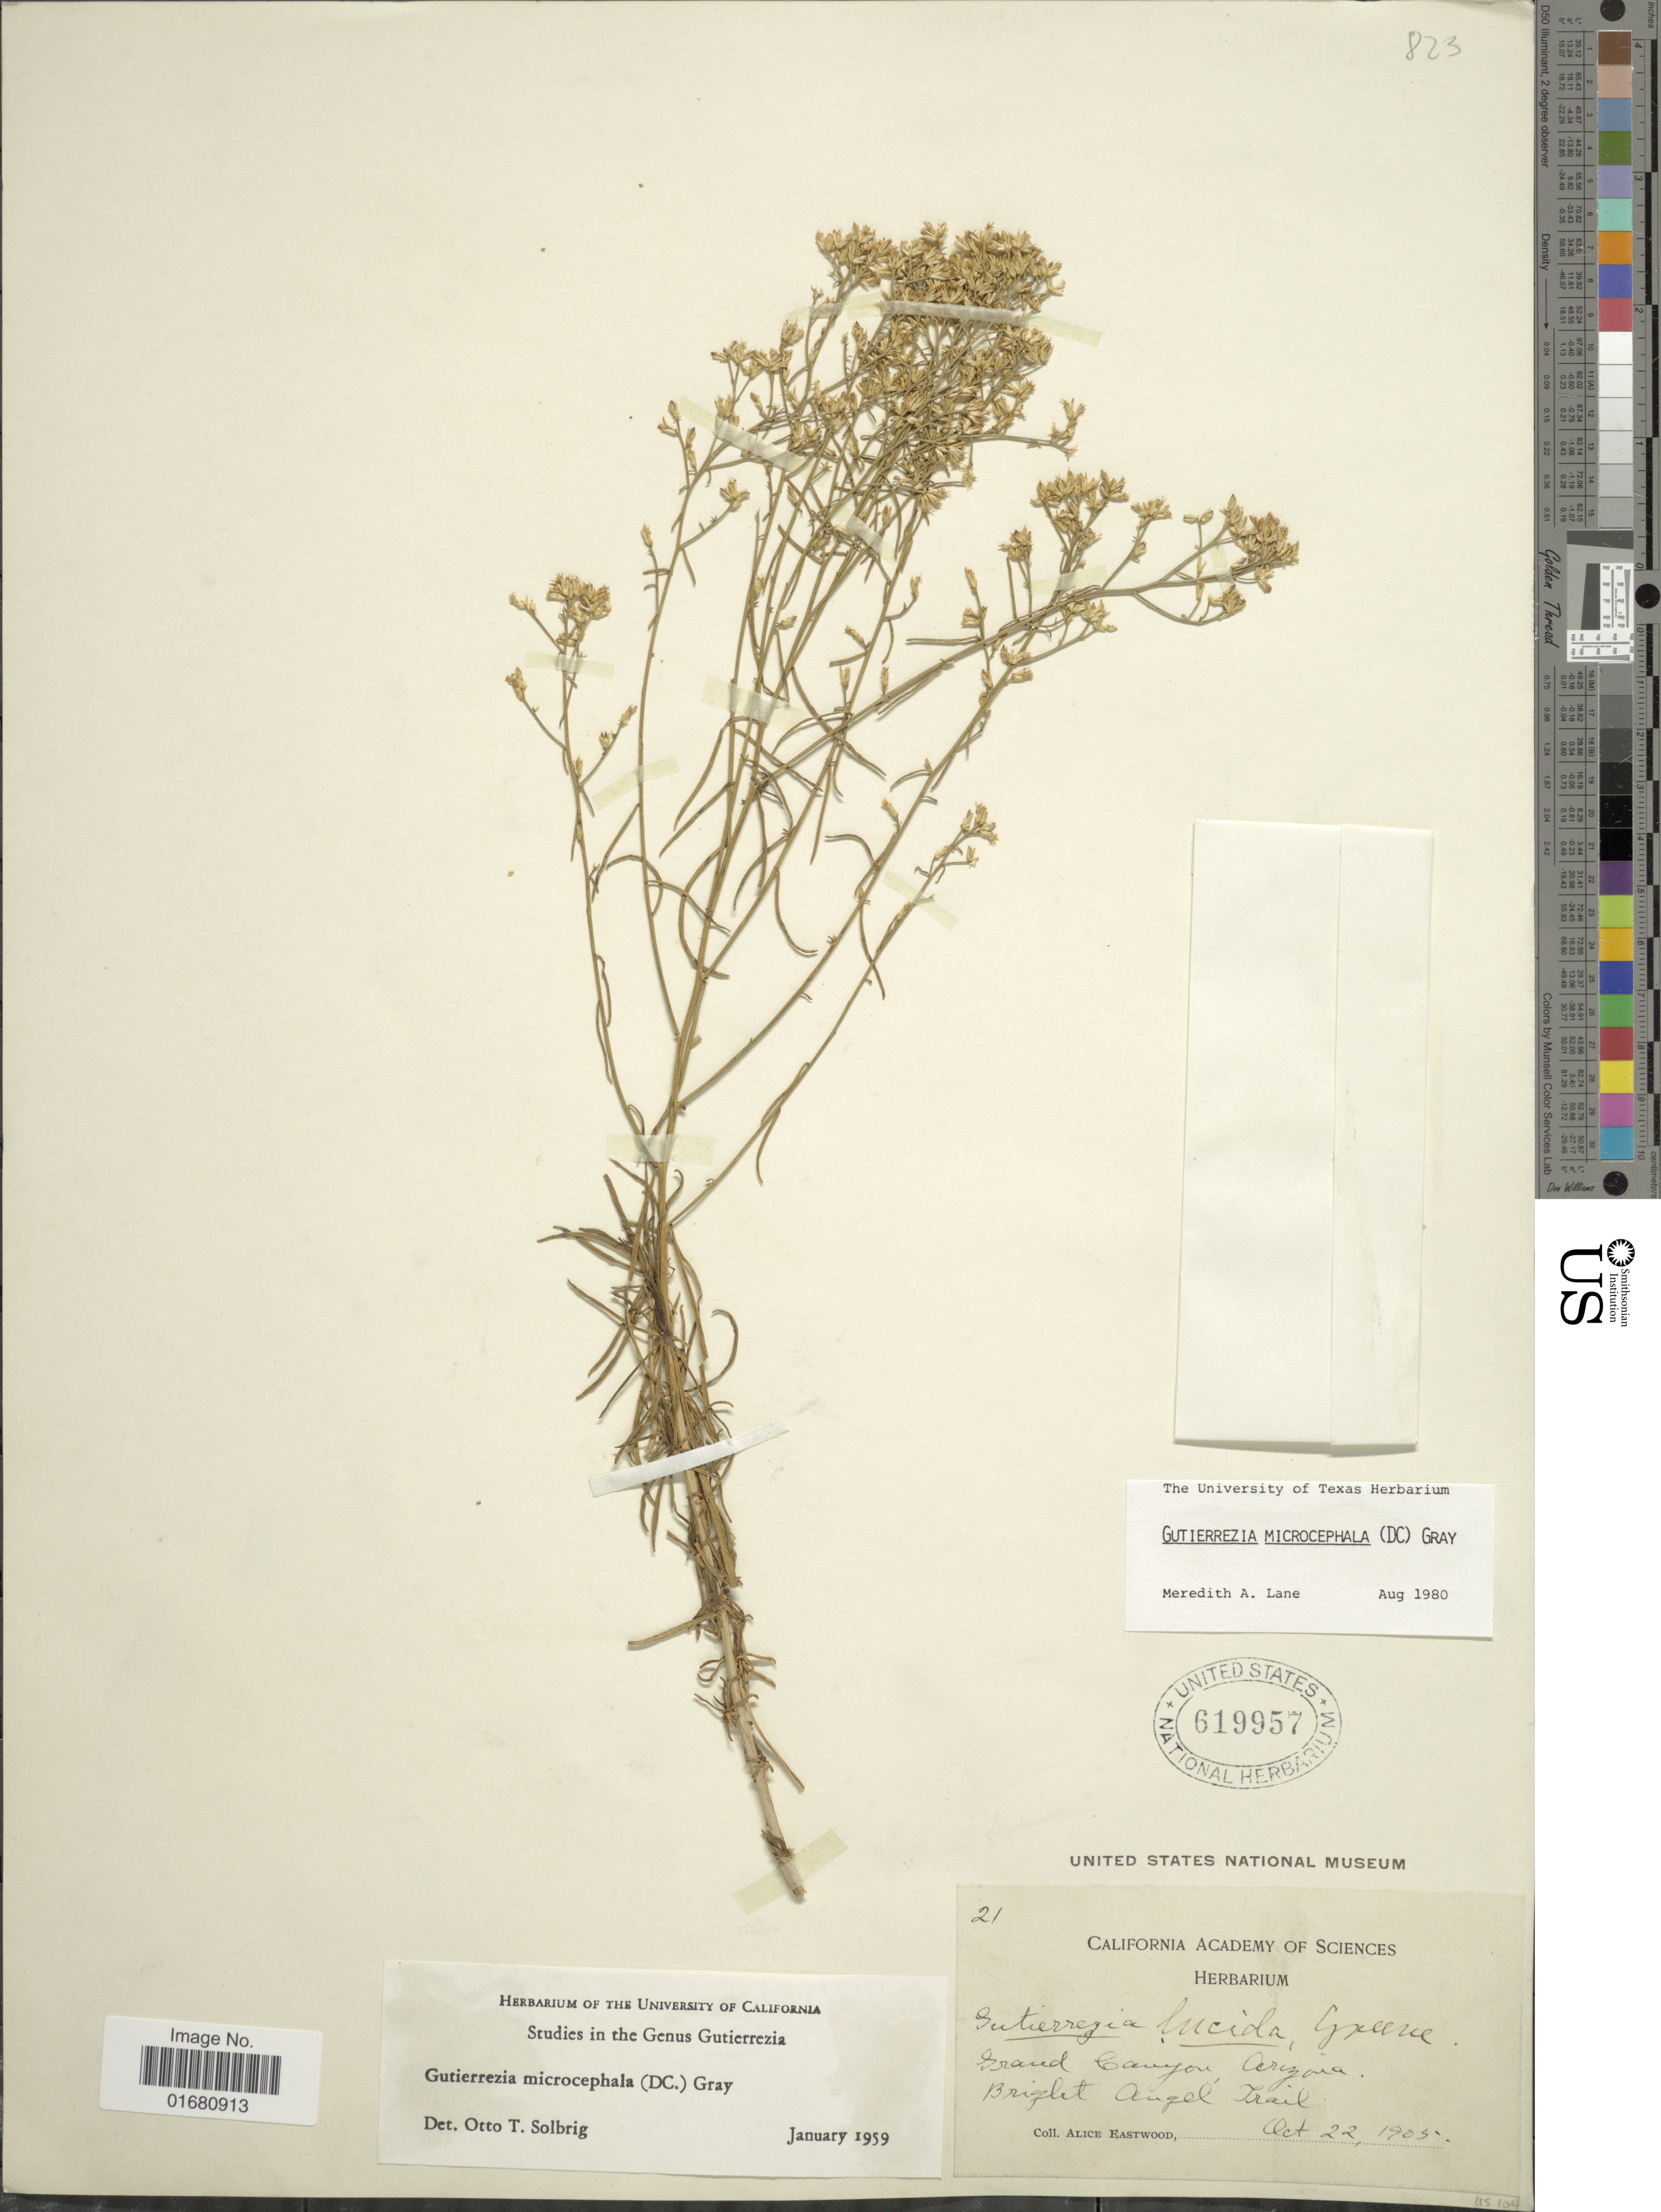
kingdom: Plantae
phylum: Tracheophyta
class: Magnoliopsida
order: Asterales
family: Asteraceae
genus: Gutierrezia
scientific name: Gutierrezia microcephala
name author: (DC.) A. Gray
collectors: A. Eastwood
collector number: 21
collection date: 1905-10-22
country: United States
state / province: Arizona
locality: Grand Canyon, Bright Angel Trail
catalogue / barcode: US 619957